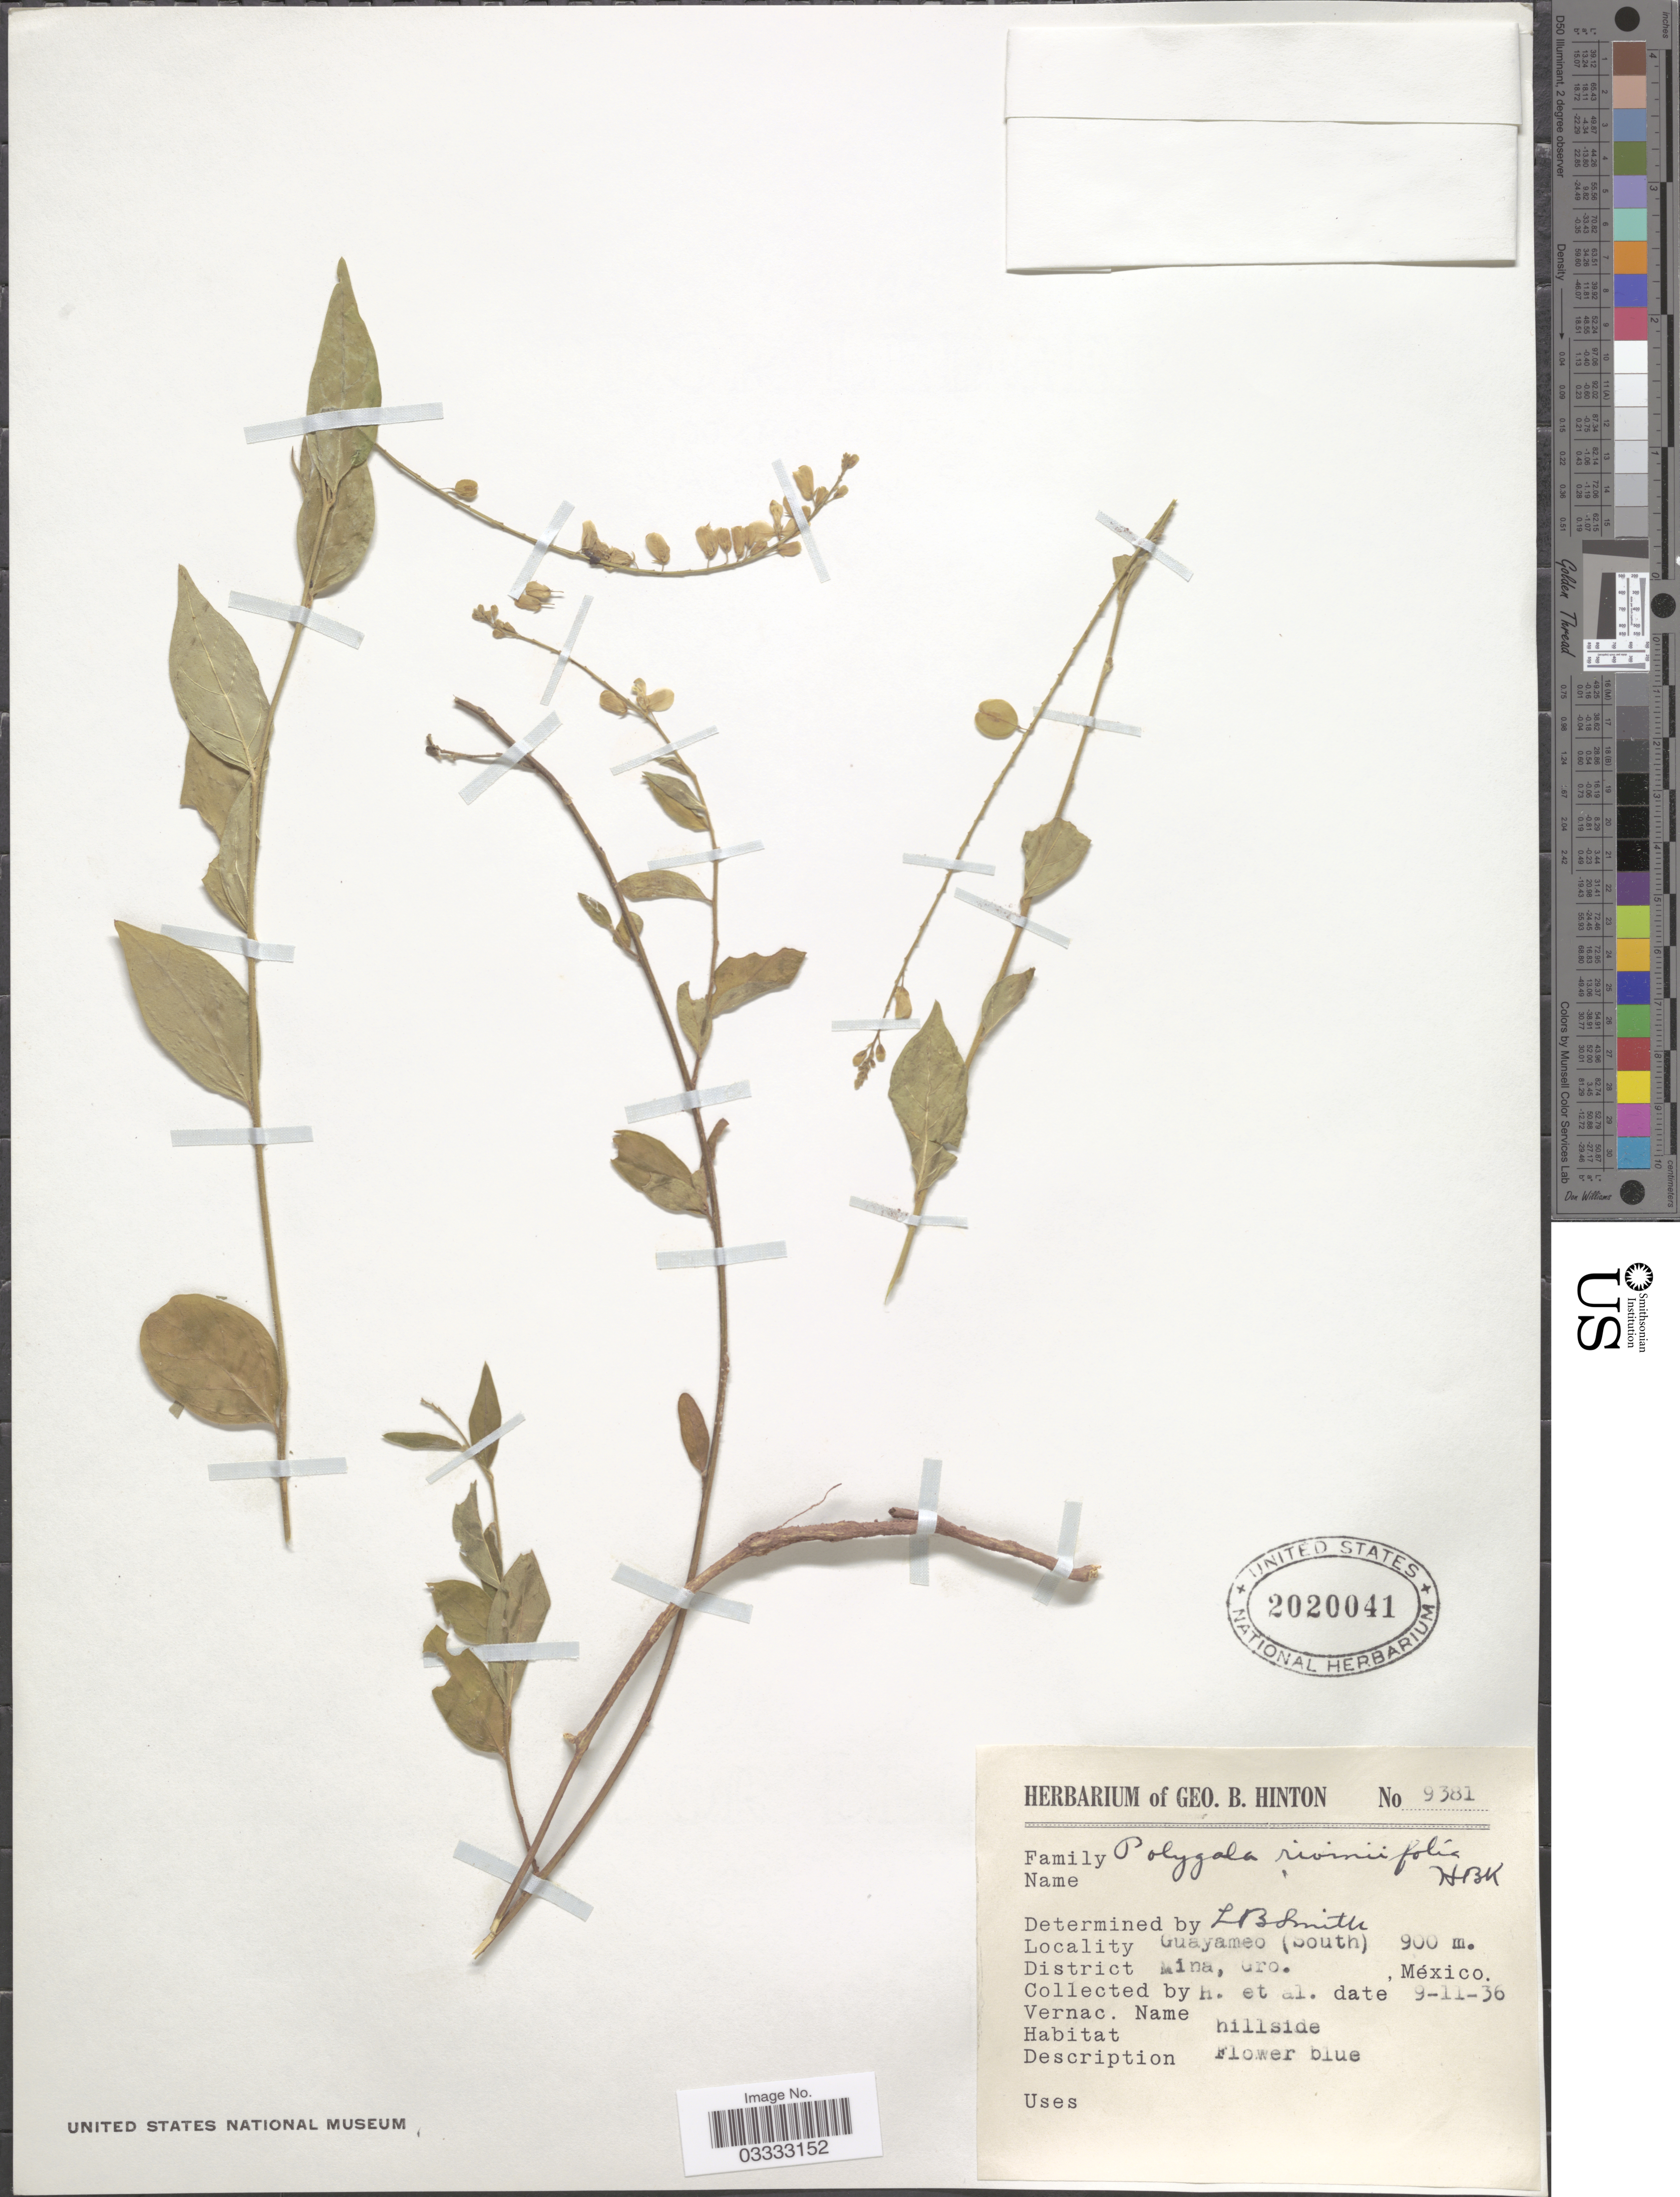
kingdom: Plantae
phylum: Tracheophyta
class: Magnoliopsida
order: Fabales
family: Polygalaceae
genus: Hebecarpa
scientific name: Hebecarpa rivinifolia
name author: (Kunth) J.R. Abbott & J.F.B. Pastore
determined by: Strong, Mark T., (BOT), Smithsonian Institution - National Museum of Natural History (UNITED STATES)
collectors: G. B. Hinton & et al.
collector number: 9381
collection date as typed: Transcribed d/m/y: 9/11/36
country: Mexico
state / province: Guerrero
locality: Guayameo (South) District Mina.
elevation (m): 900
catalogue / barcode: US 2020041